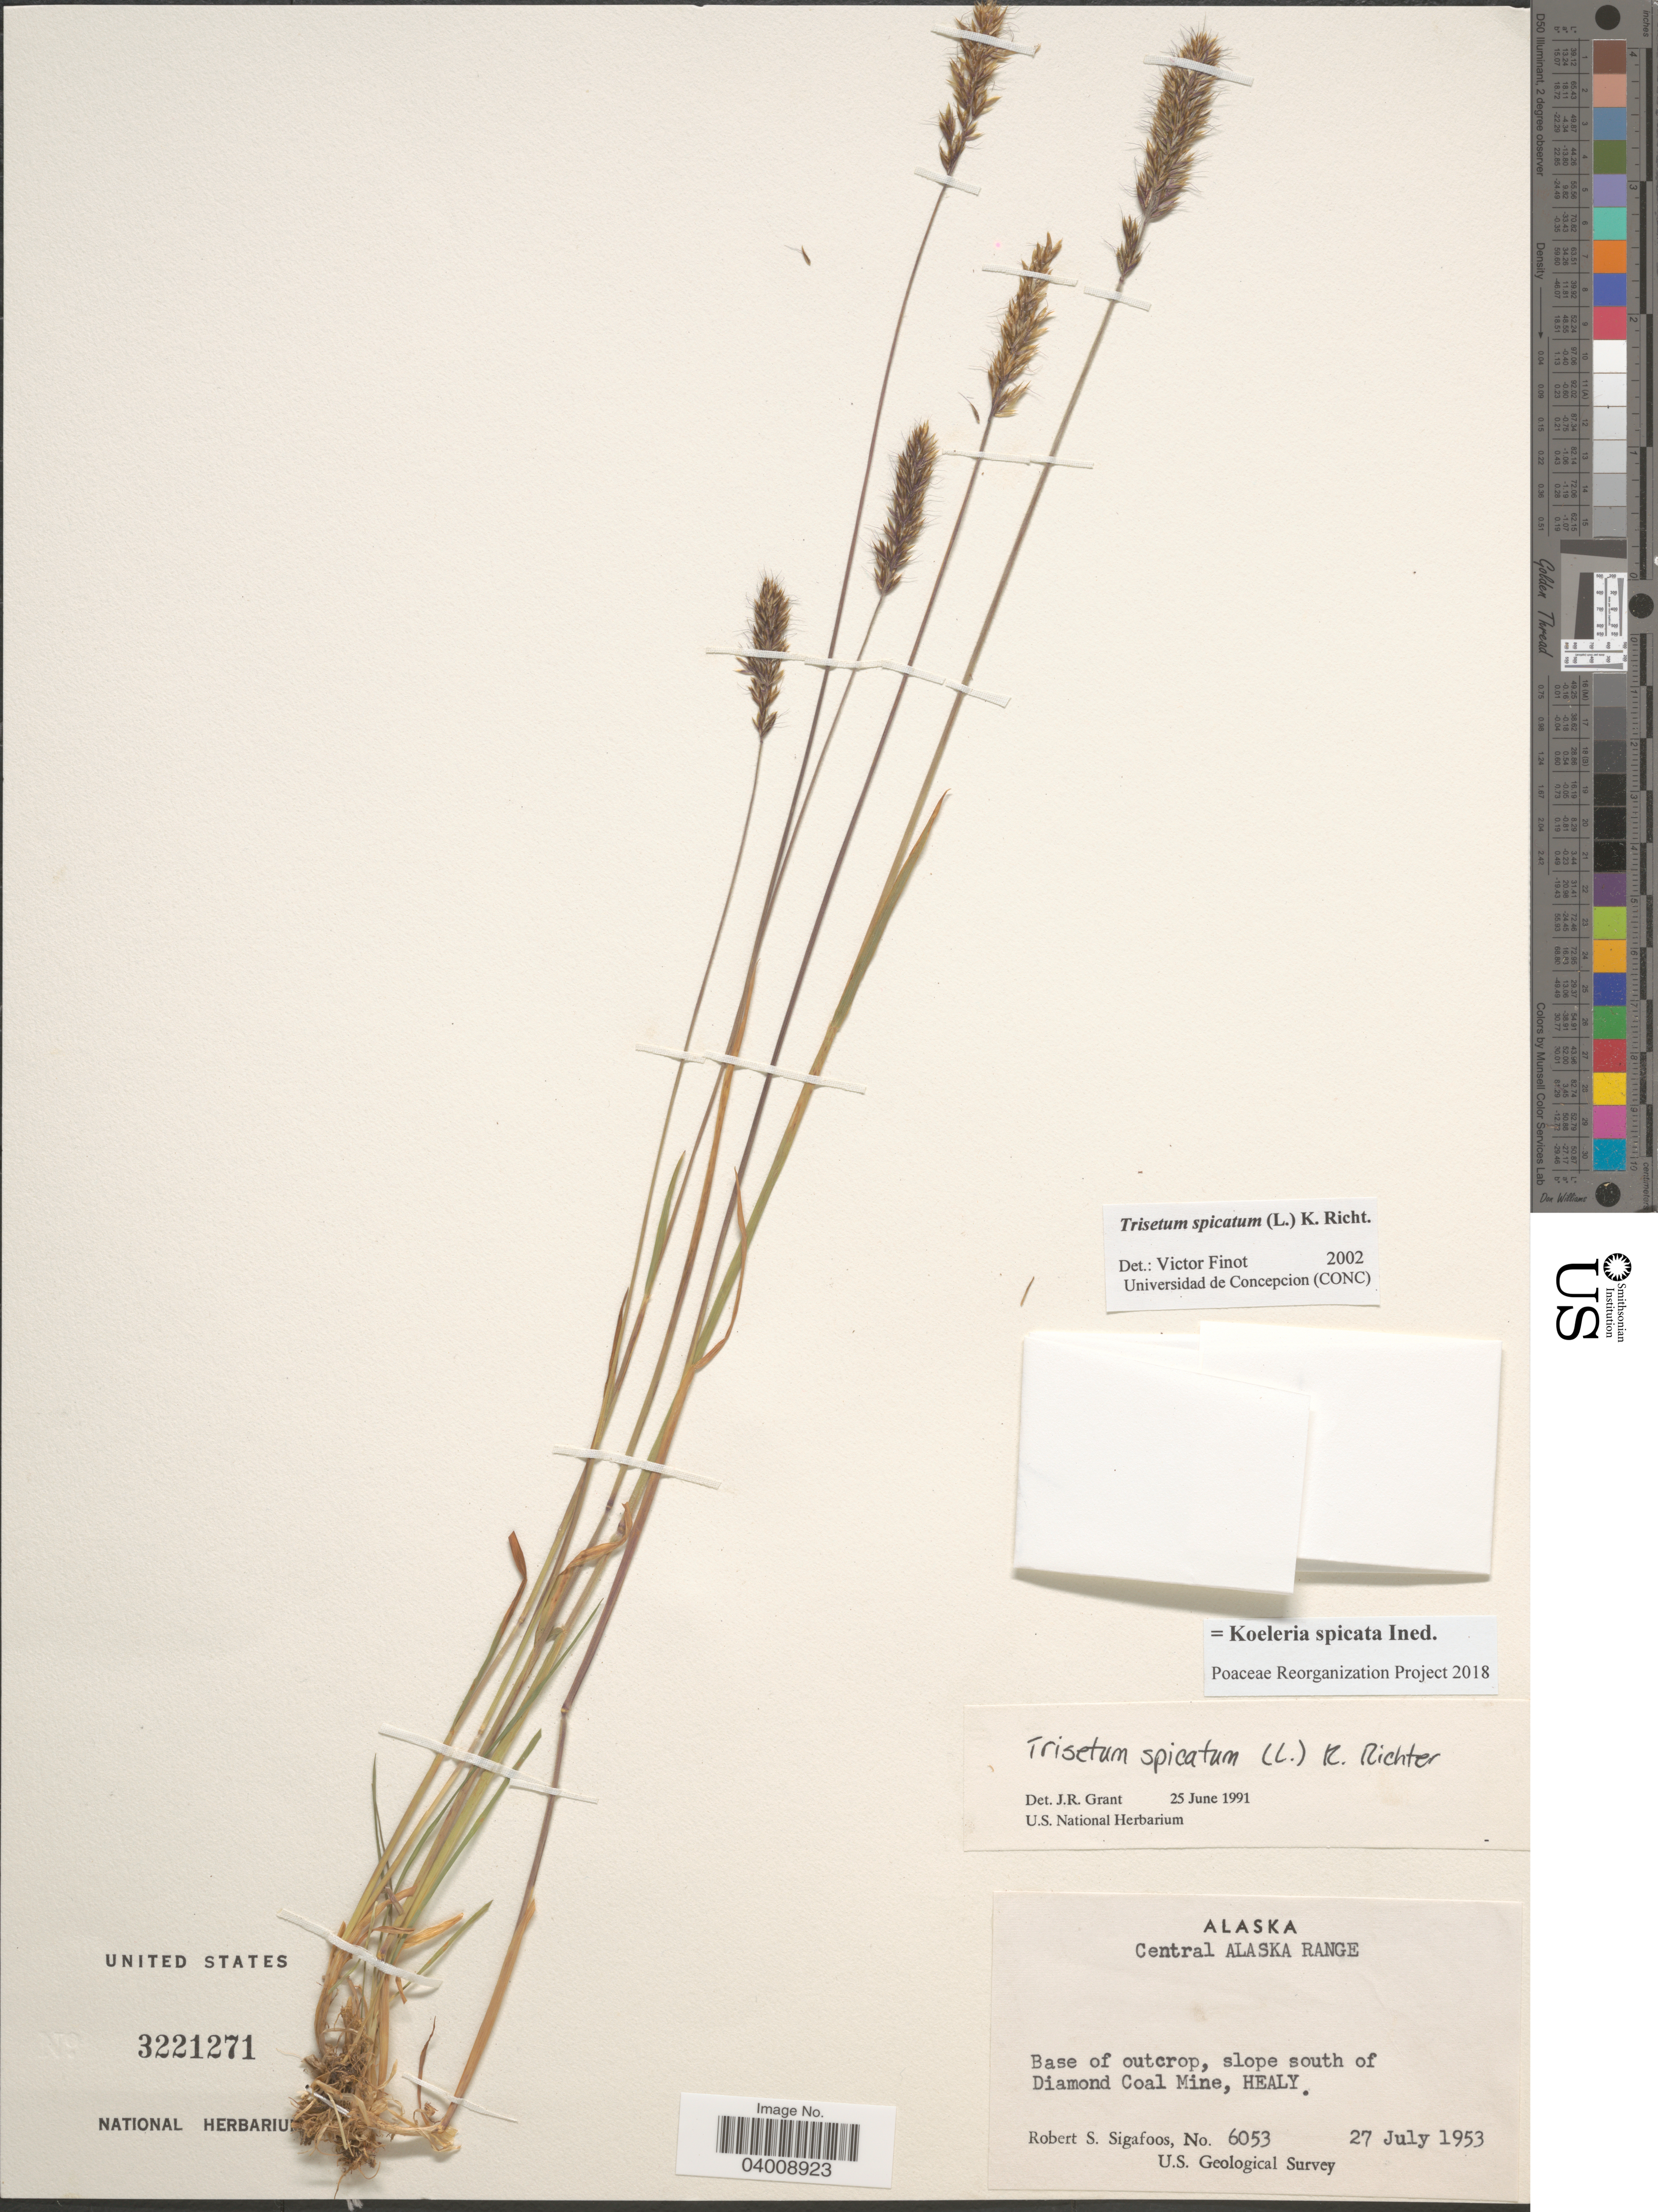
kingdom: Plantae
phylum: Tracheophyta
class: Liliopsida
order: Poales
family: Poaceae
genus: Koeleria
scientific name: Koeleria spicata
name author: (L.) Barberá et al.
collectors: R. Sigafoos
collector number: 6053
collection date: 1953-07-27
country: United States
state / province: Alaska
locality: Central Alaska Range. Base of outcrop, slope south of Diamond Coal Mine, Healy.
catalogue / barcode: US 3221271